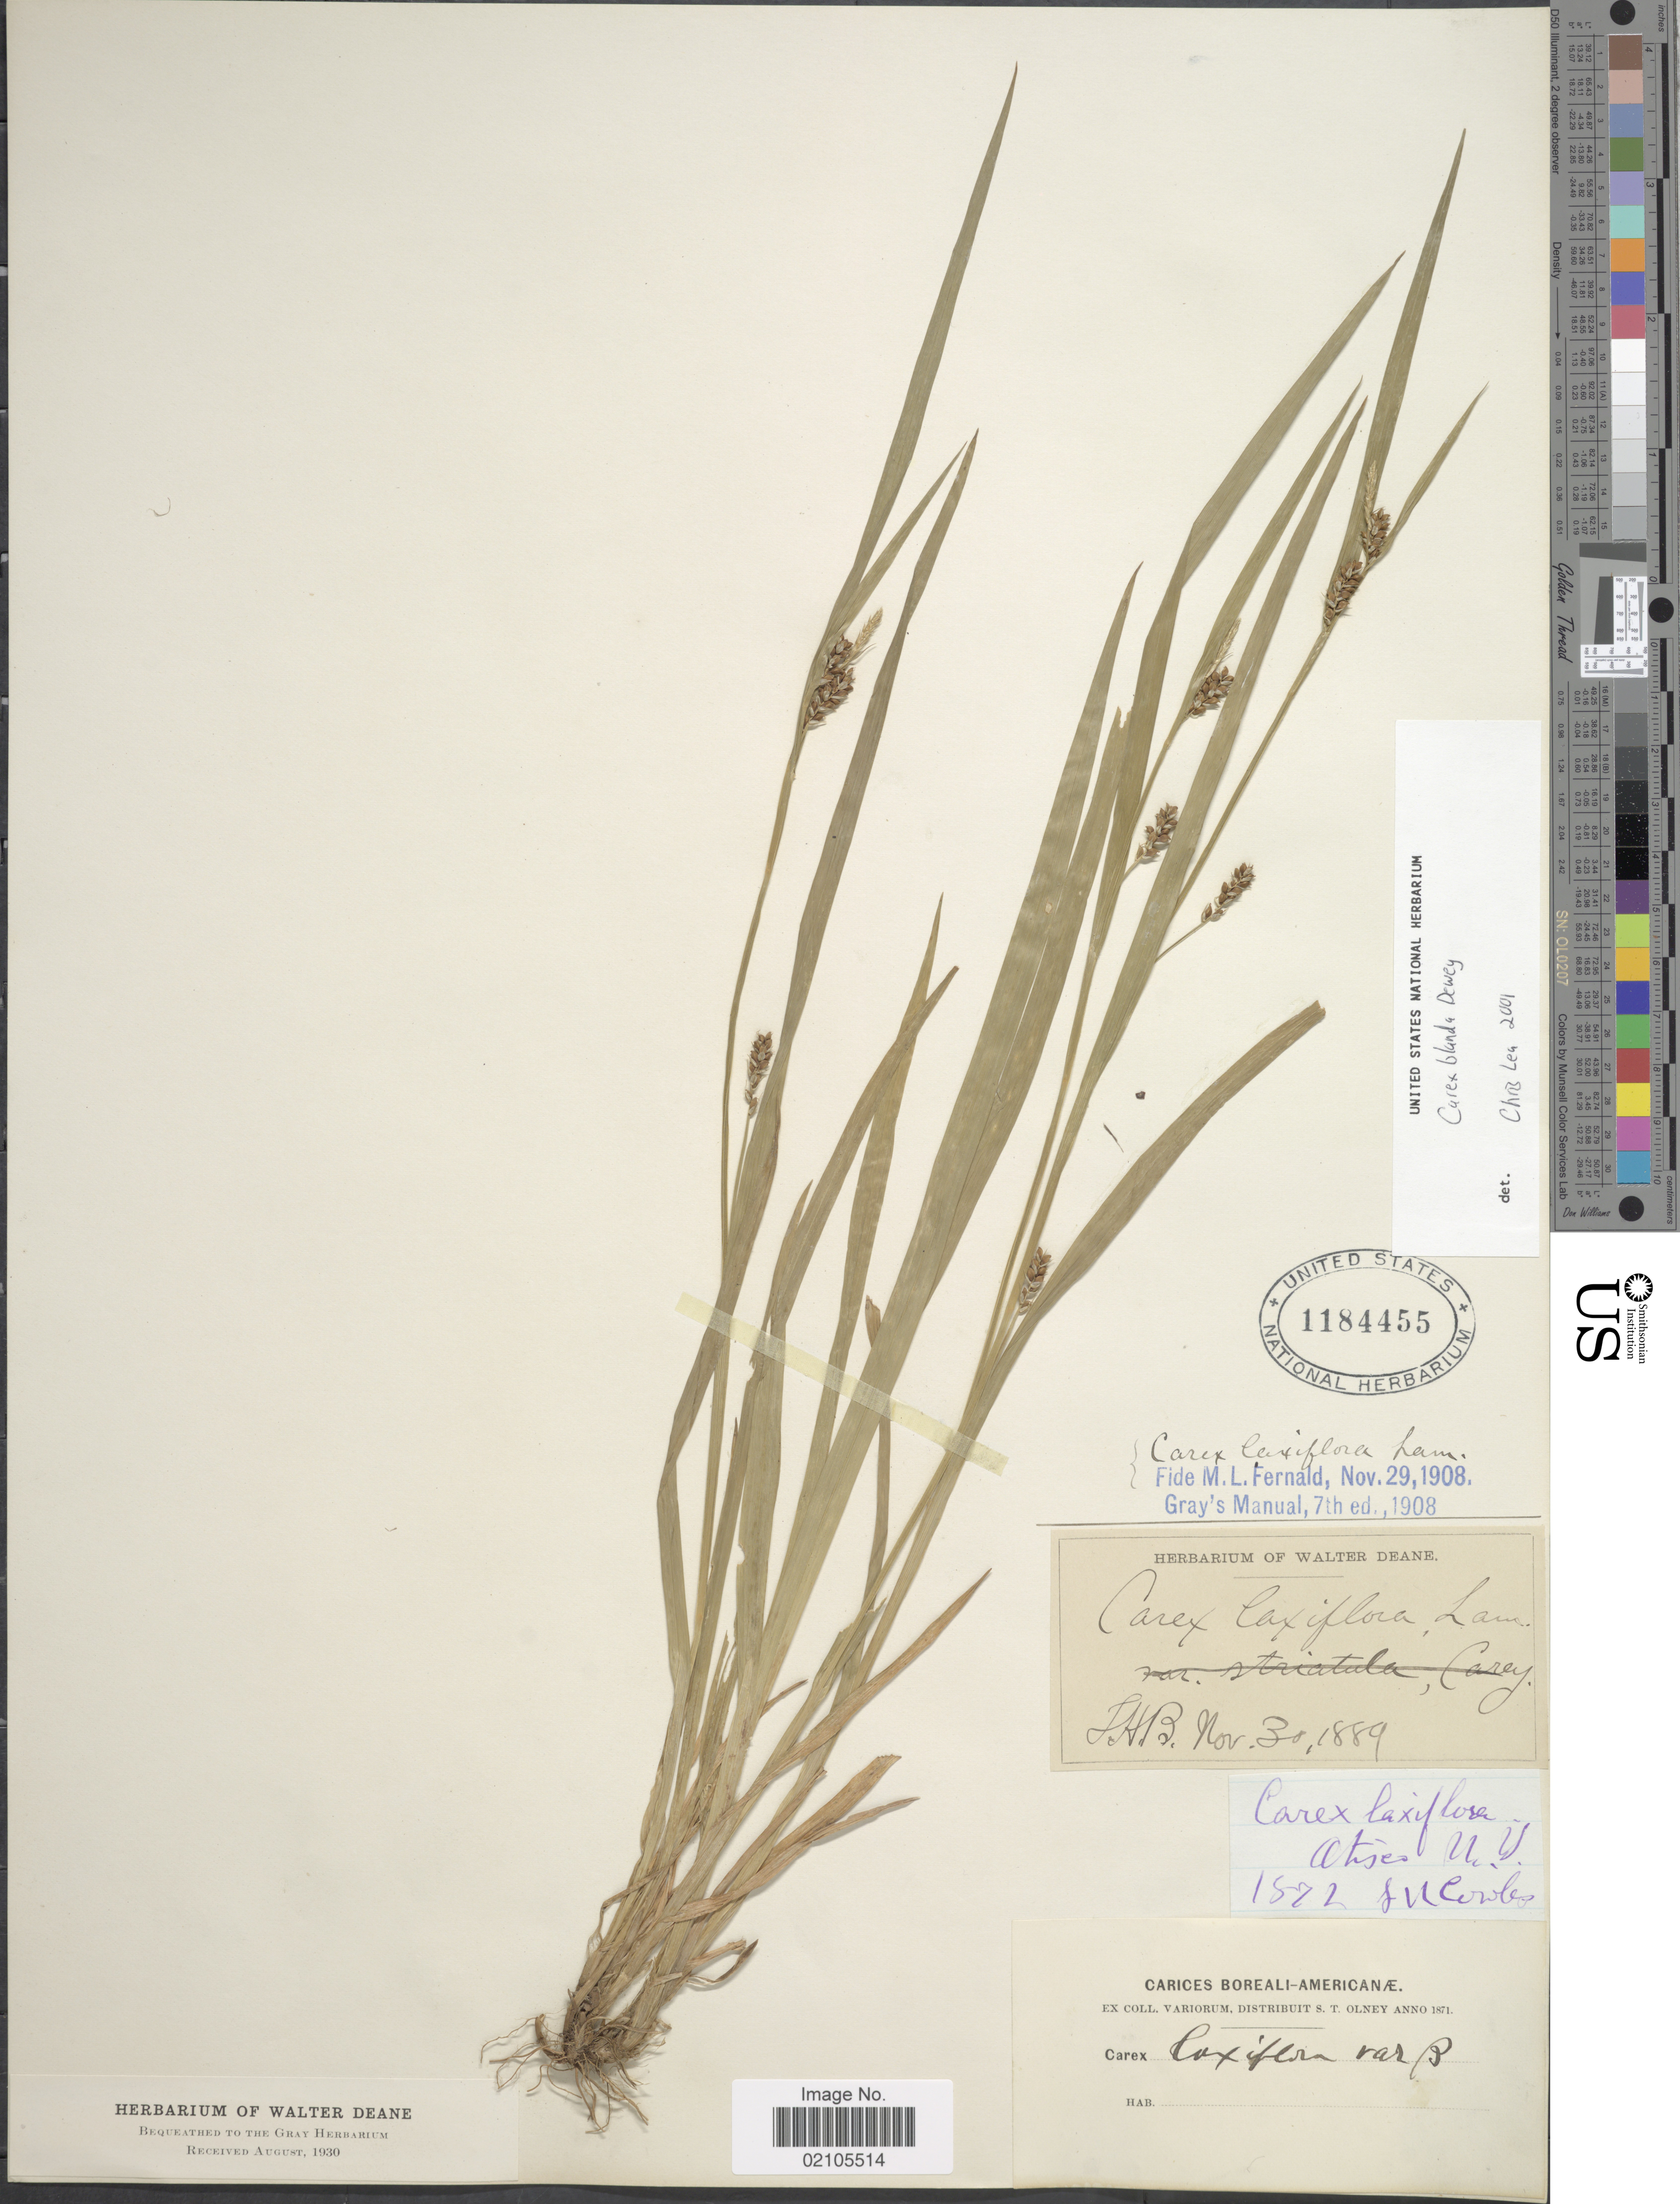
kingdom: Plantae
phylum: Tracheophyta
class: Liliopsida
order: Poales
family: Cyperaceae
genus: Carex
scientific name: Carex blanda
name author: Dewey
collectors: S. Cowles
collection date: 1872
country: United States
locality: Atijes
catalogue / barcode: US 1184455